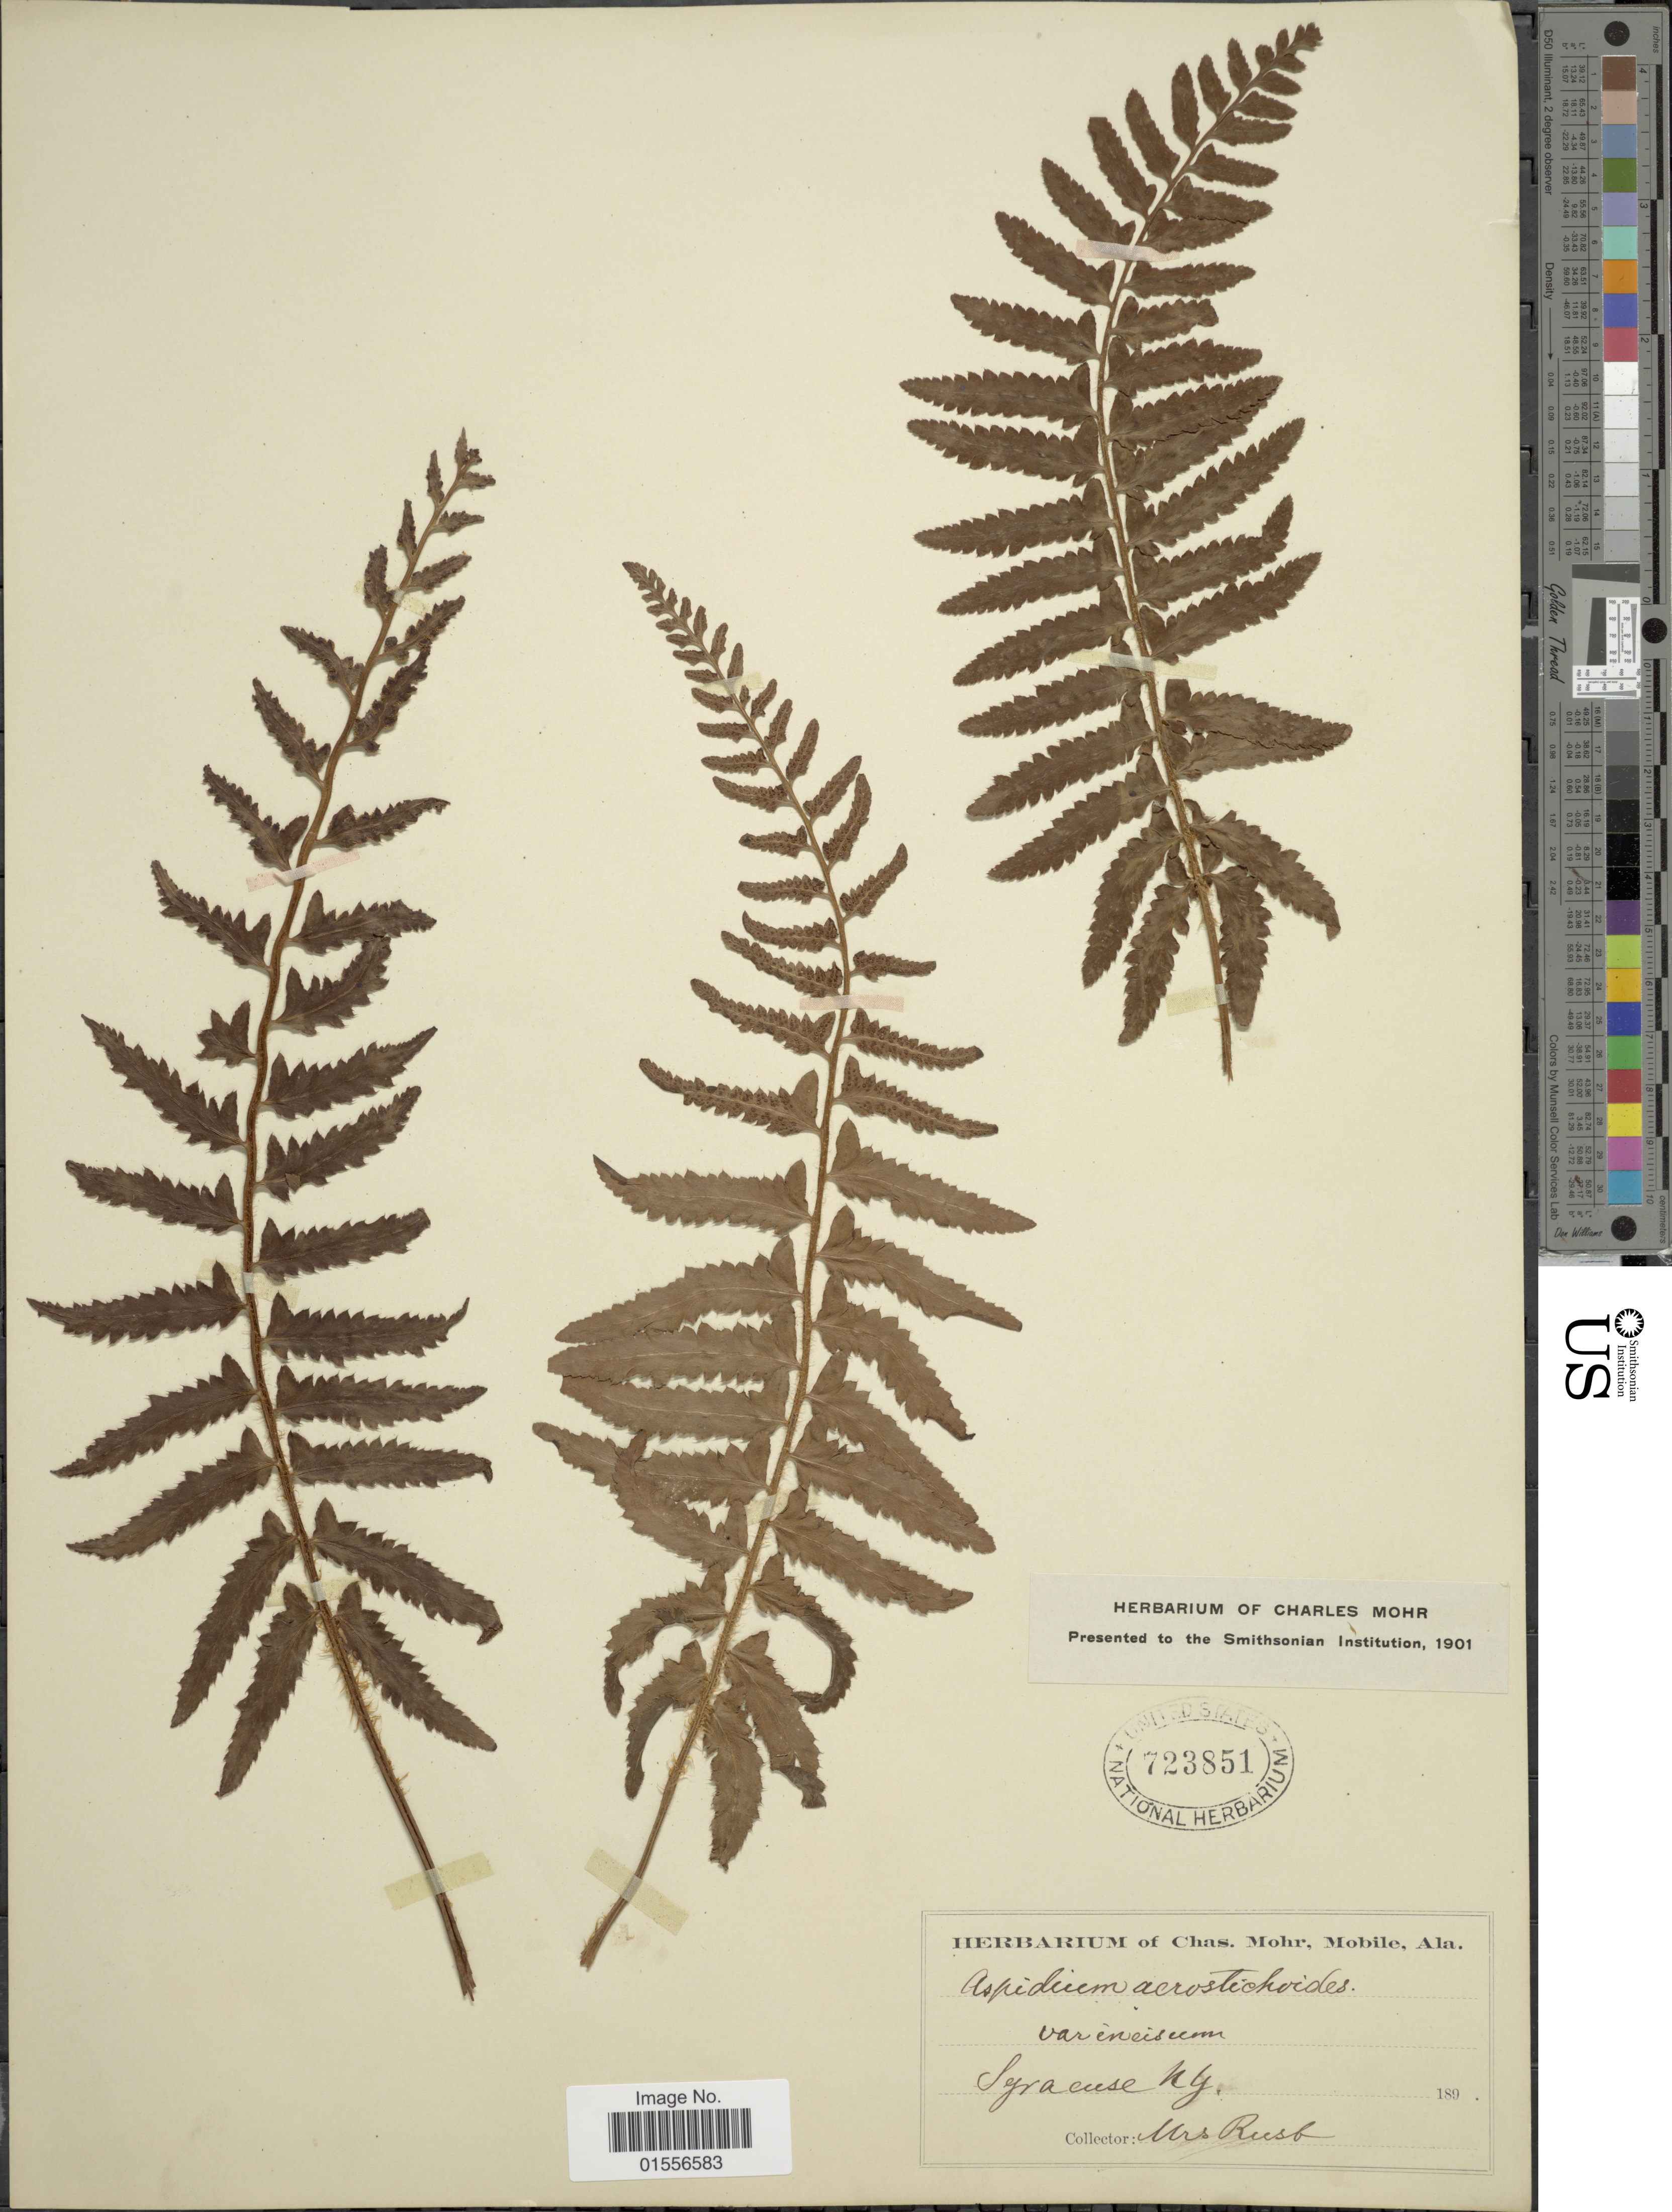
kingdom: Plantae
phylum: Tracheophyta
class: Polypodiopsida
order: Polypodiales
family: Dryopteridaceae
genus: Polystichum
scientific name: Polystichum acrostichoides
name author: (Michx.) Schott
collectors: Rush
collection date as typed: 180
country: United States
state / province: Kentucky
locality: Syracuse.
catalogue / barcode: US 723851